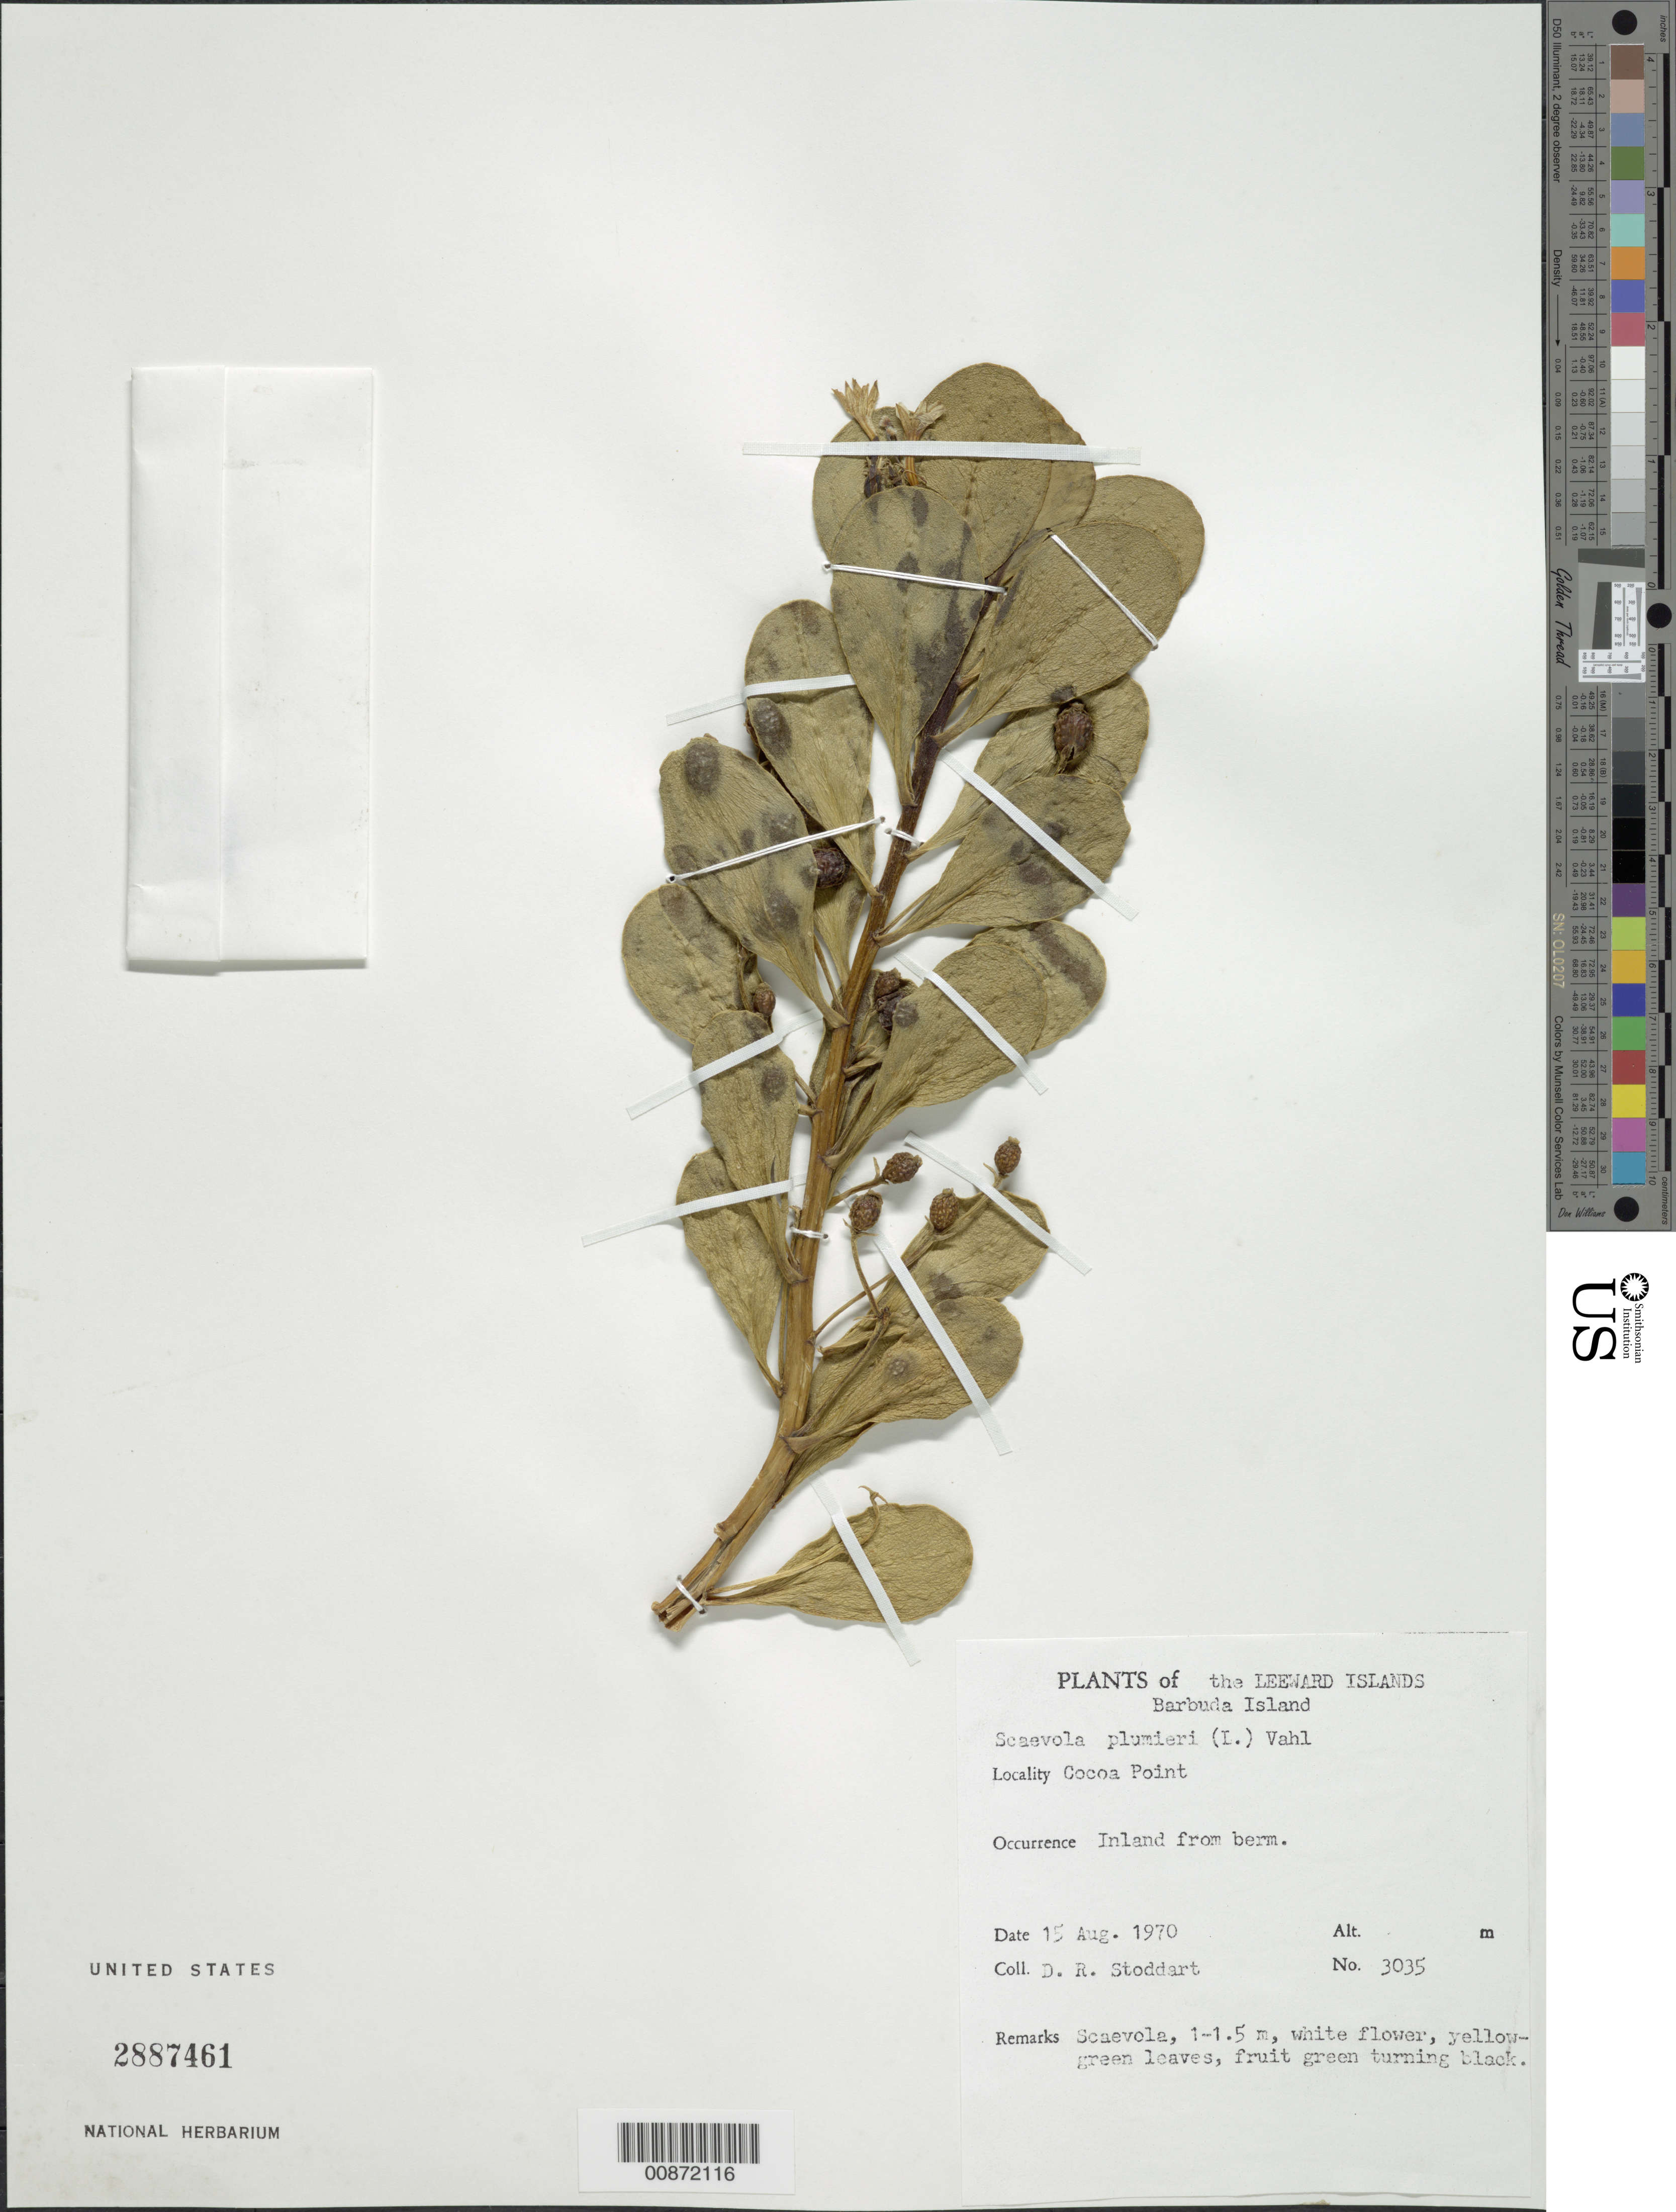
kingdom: Plantae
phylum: Tracheophyta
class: Magnoliopsida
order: Asterales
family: Goodeniaceae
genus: Scaevola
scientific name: Scaevola plumieri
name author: (L.) Vahl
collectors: D. R. Stoddart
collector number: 3035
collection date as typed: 15 Aug 1970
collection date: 1970-08-15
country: Antigua and Barbuda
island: Barbuda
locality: Cocoa Point.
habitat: Inland from berm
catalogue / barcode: US 2887461